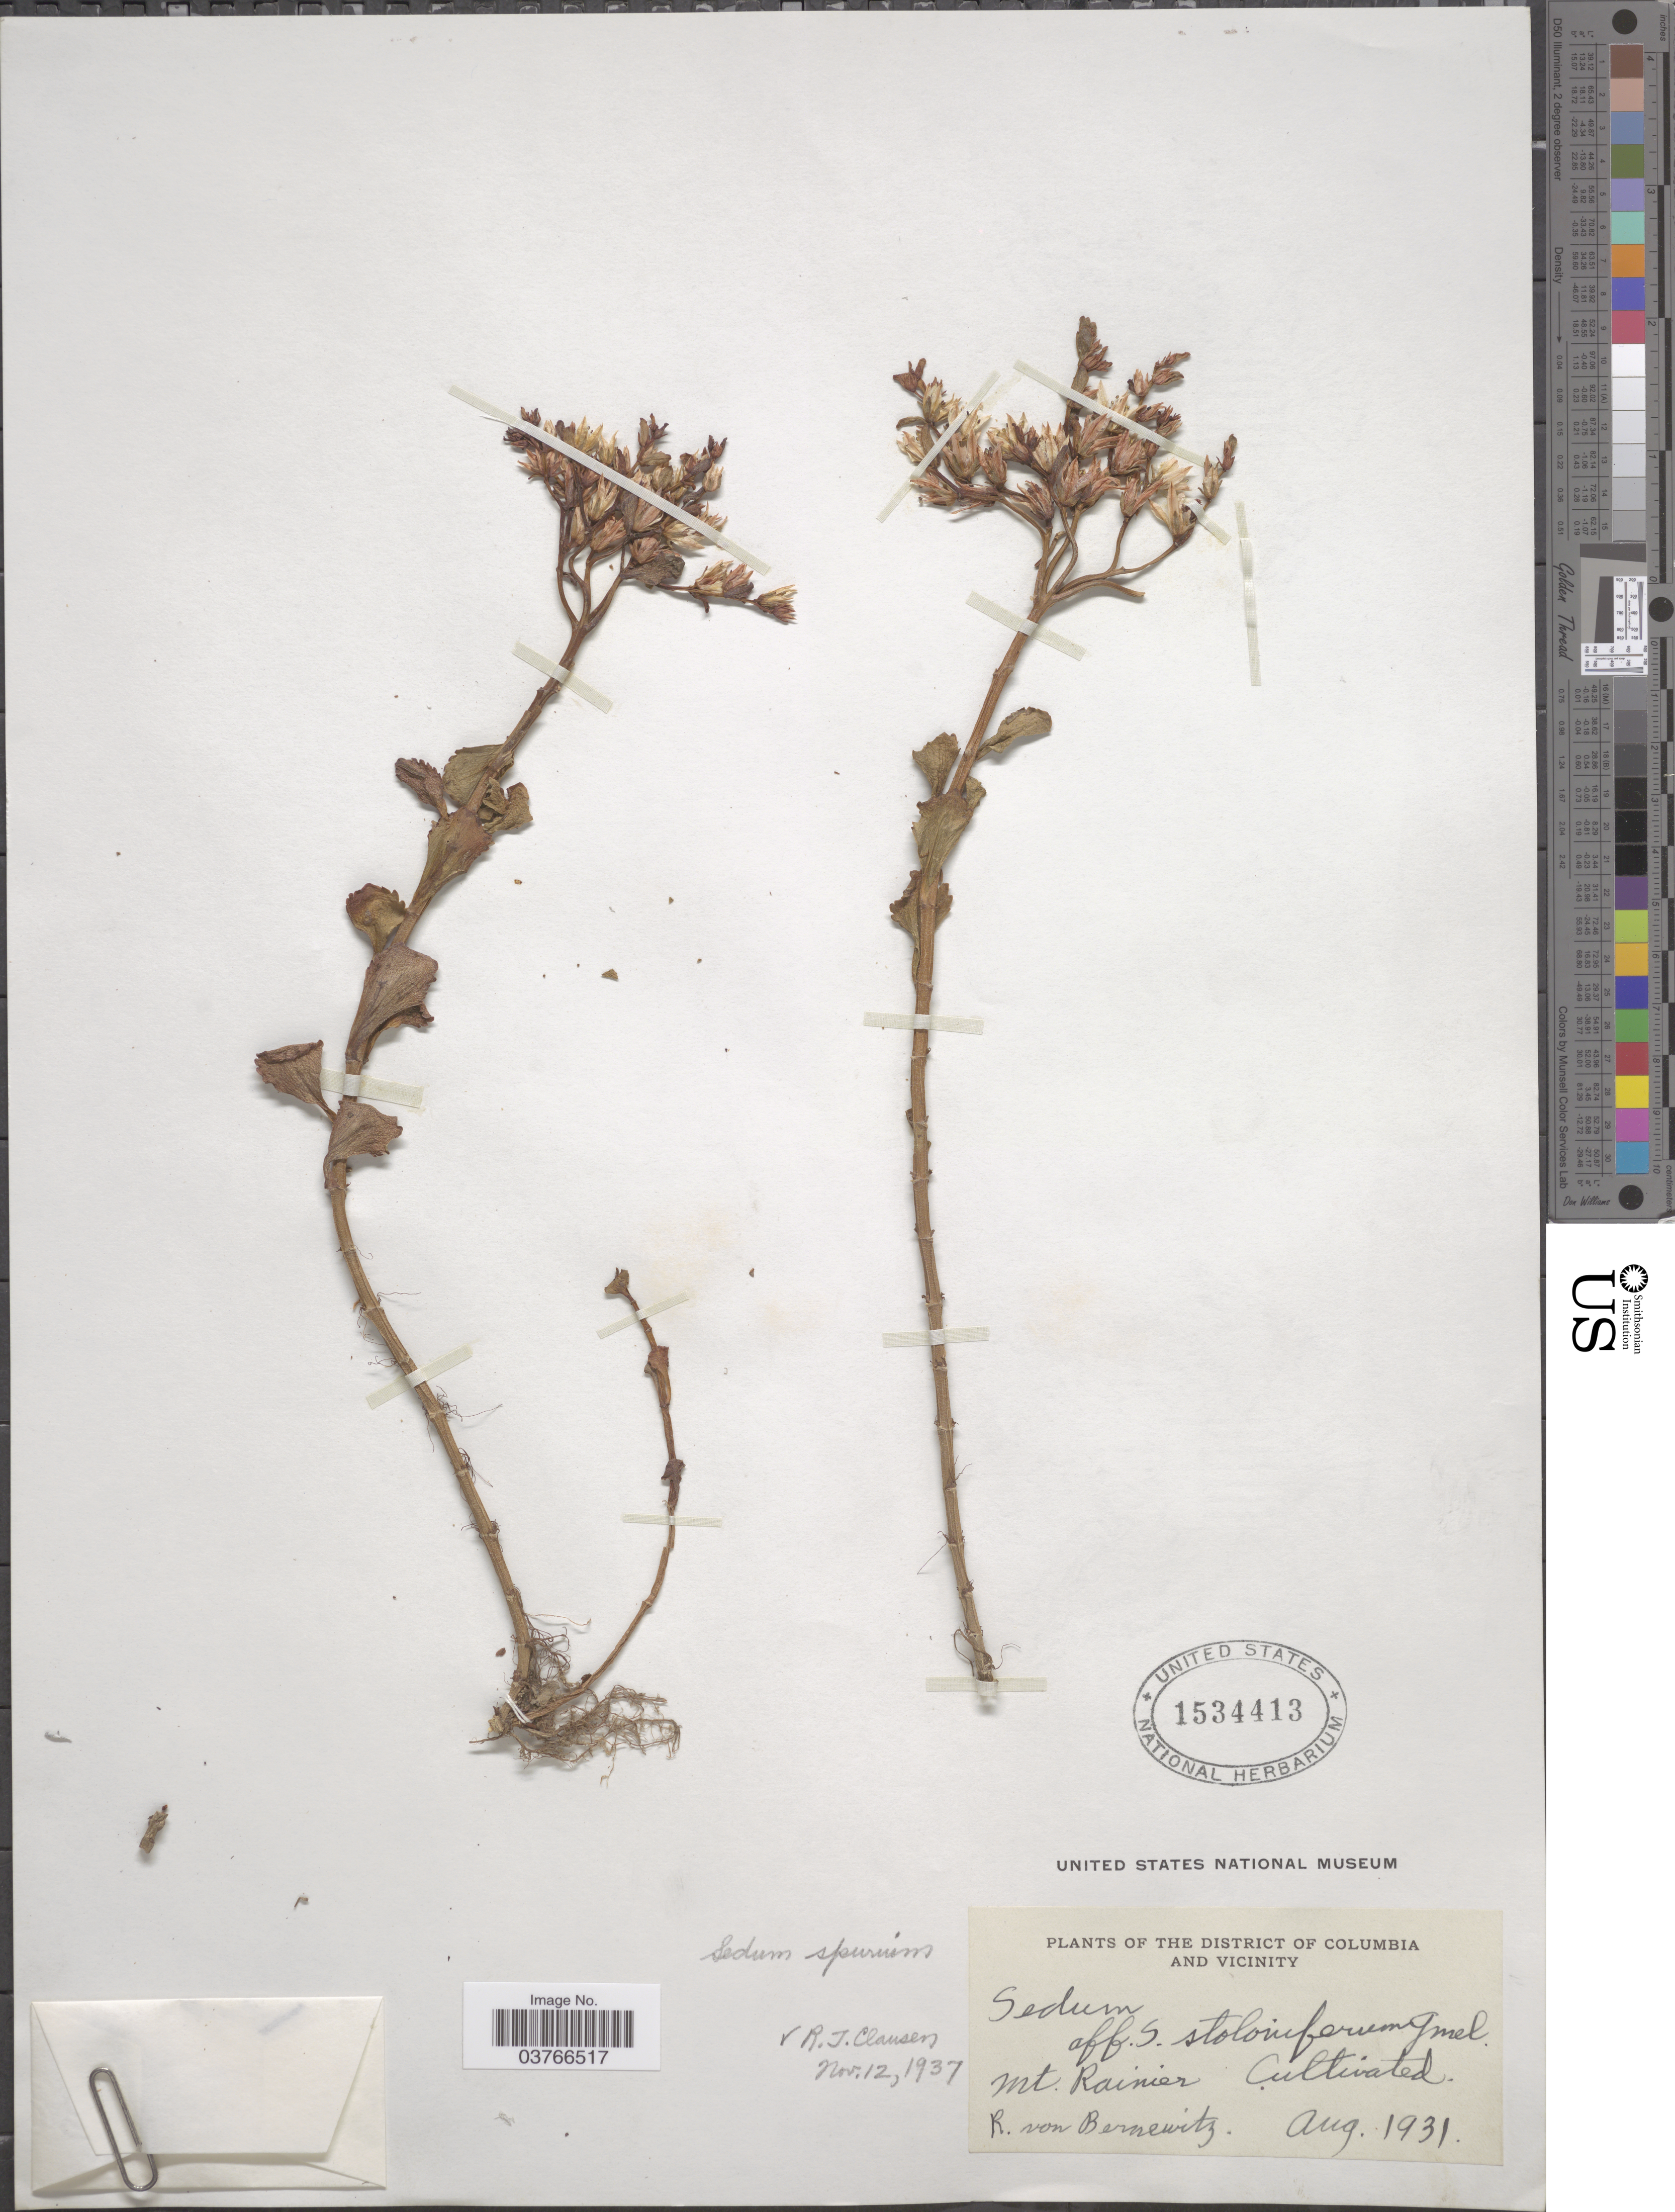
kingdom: Plantae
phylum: Tracheophyta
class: Magnoliopsida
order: Saxifragales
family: Crassulaceae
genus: Phedimus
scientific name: Phedimus spurius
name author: (M. Bieb.) 't Hart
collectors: R. Von Bernewitz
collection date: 1931-08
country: United States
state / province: District of Columbia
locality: The District of Columbia and Vicinity. Mt. Rainier.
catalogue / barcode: US 1534413